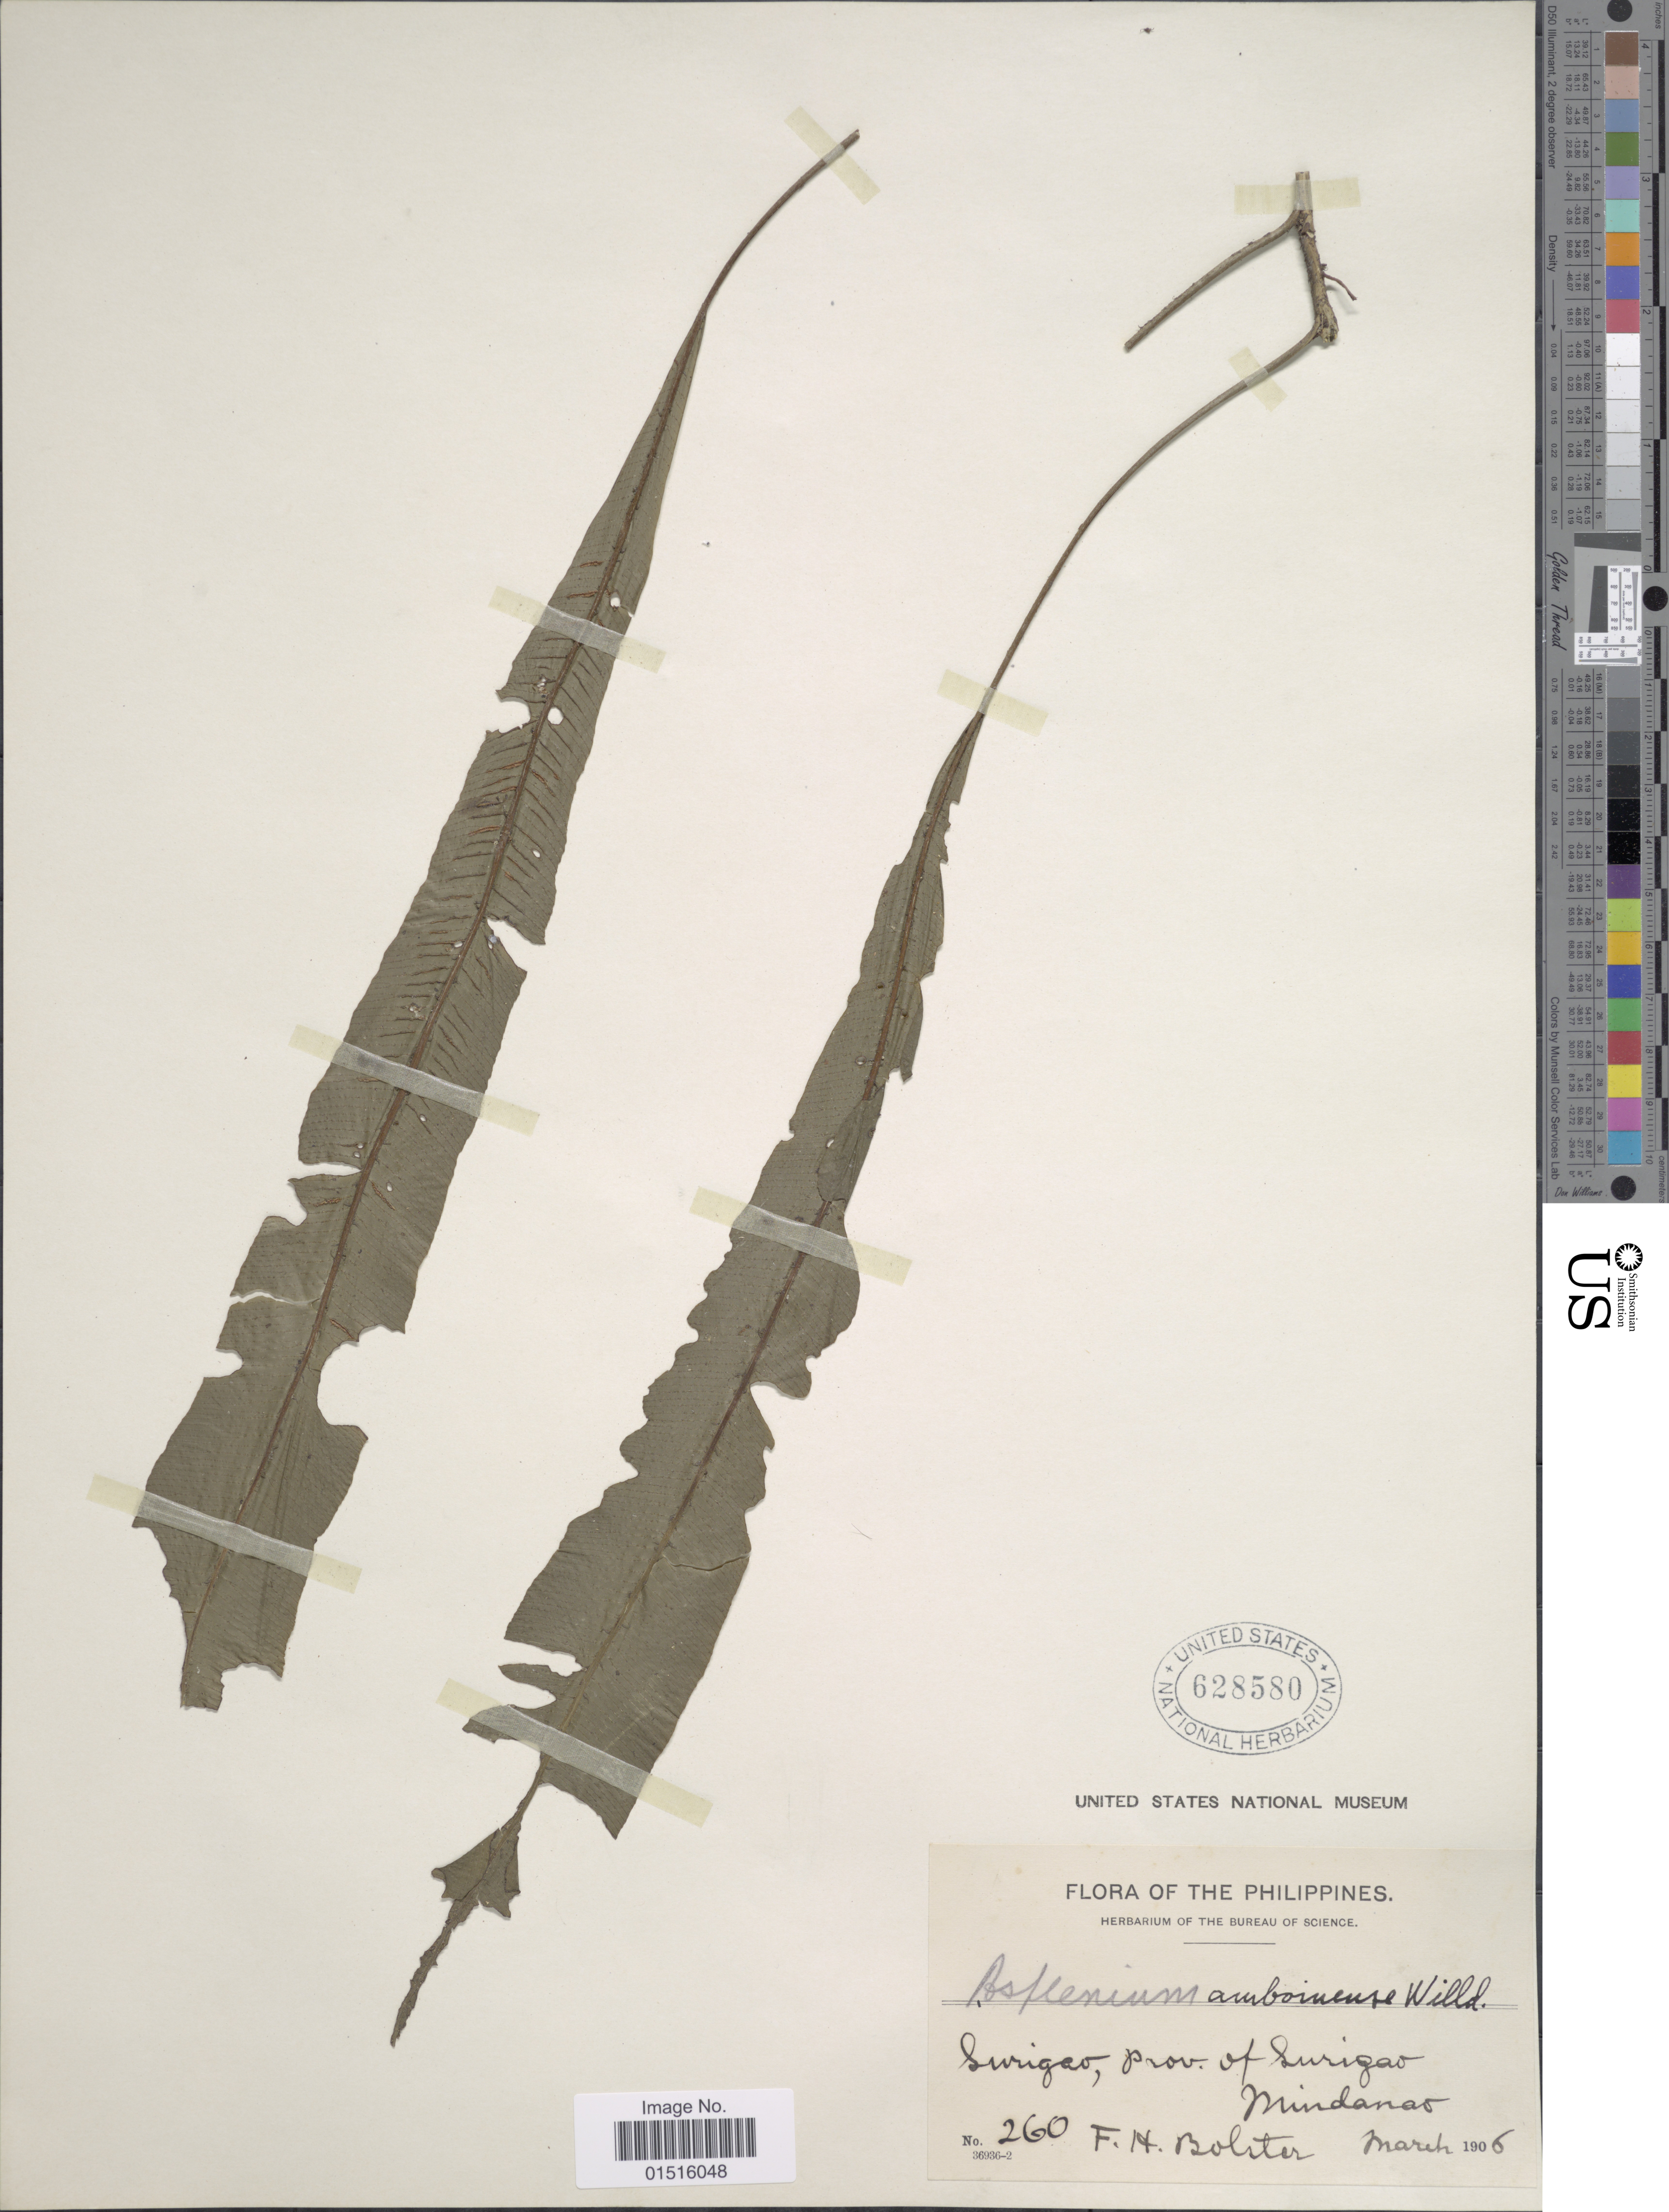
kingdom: Plantae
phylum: Tracheophyta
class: Polypodiopsida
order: Polypodiales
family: Aspleniaceae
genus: Asplenium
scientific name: Asplenium amboinense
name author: Willd.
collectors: F. Bolster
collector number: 260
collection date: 1906-03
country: Philippines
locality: Surigao, Prov. of Surigao, Mindanao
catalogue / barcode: US 628580